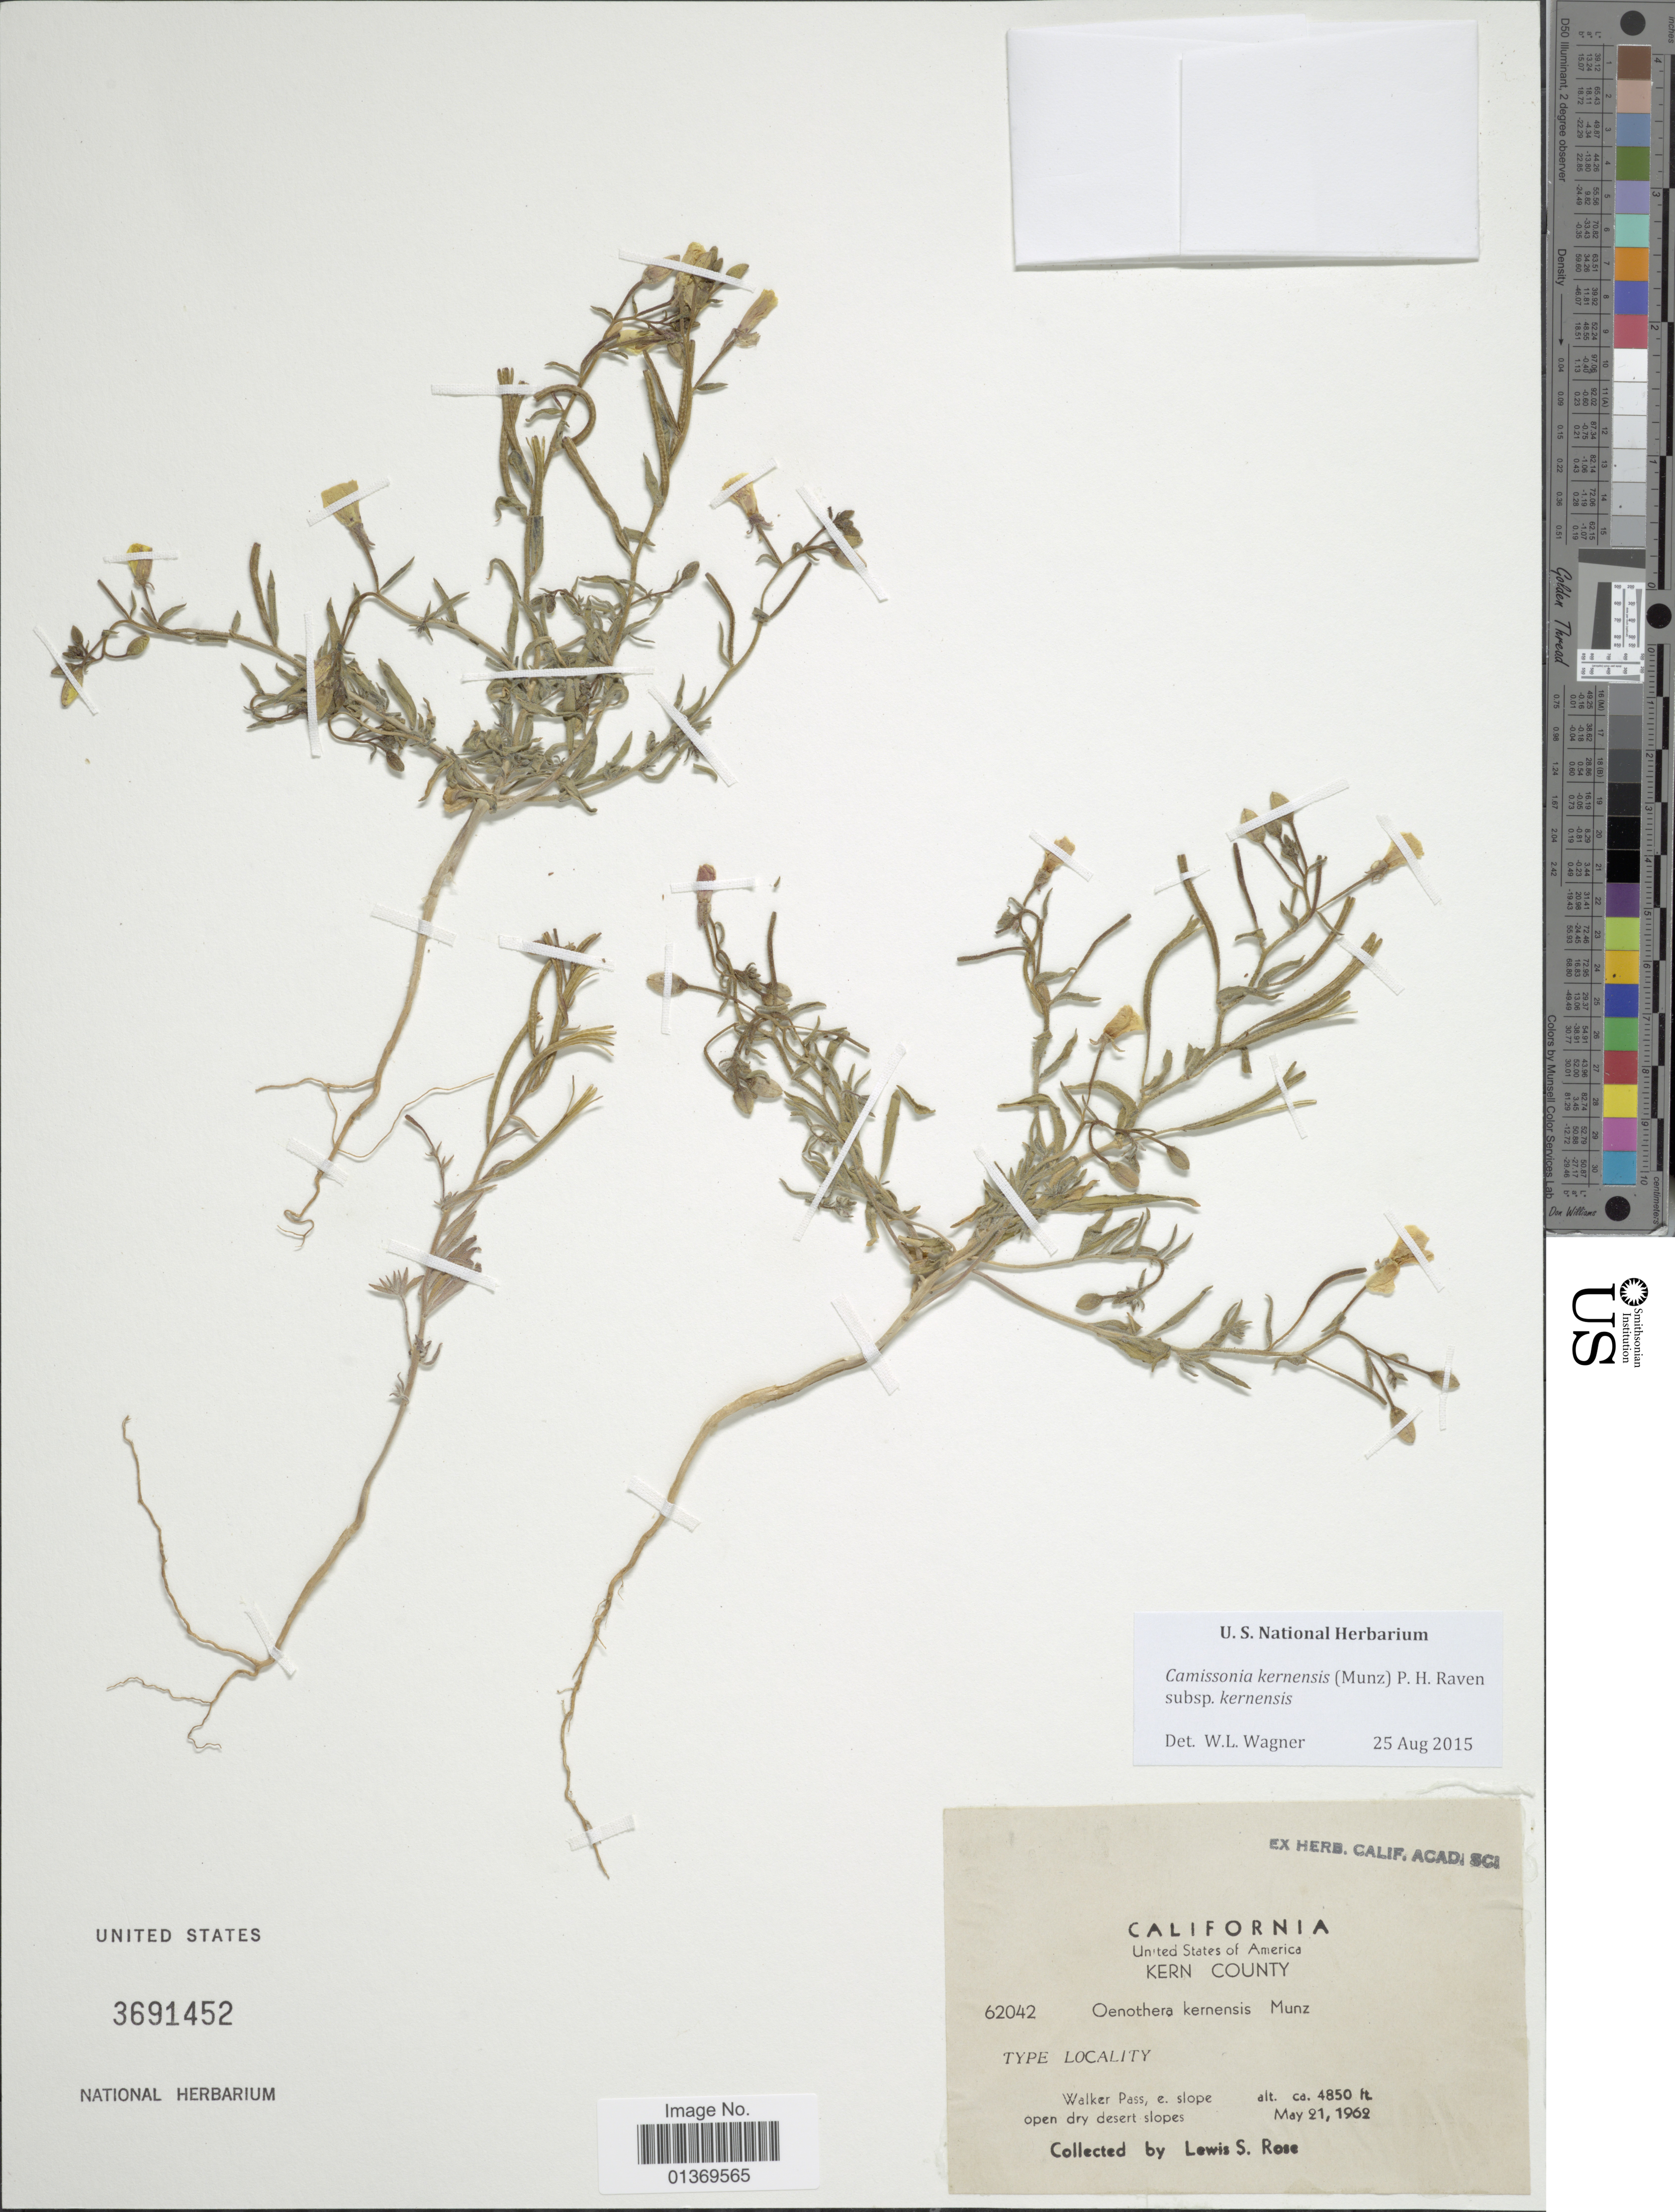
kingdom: Plantae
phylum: Tracheophyta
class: Magnoliopsida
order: Myrtales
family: Onagraceae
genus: Camissonia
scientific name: Camissonia kernensis subsp. kernensis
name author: (Munz) P.H. Raven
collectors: L. S. Rose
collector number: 62042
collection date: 1962-05-21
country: United States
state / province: California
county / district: Kern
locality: Kern County, Walker Pass, e. slope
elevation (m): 1478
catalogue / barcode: US 3691452